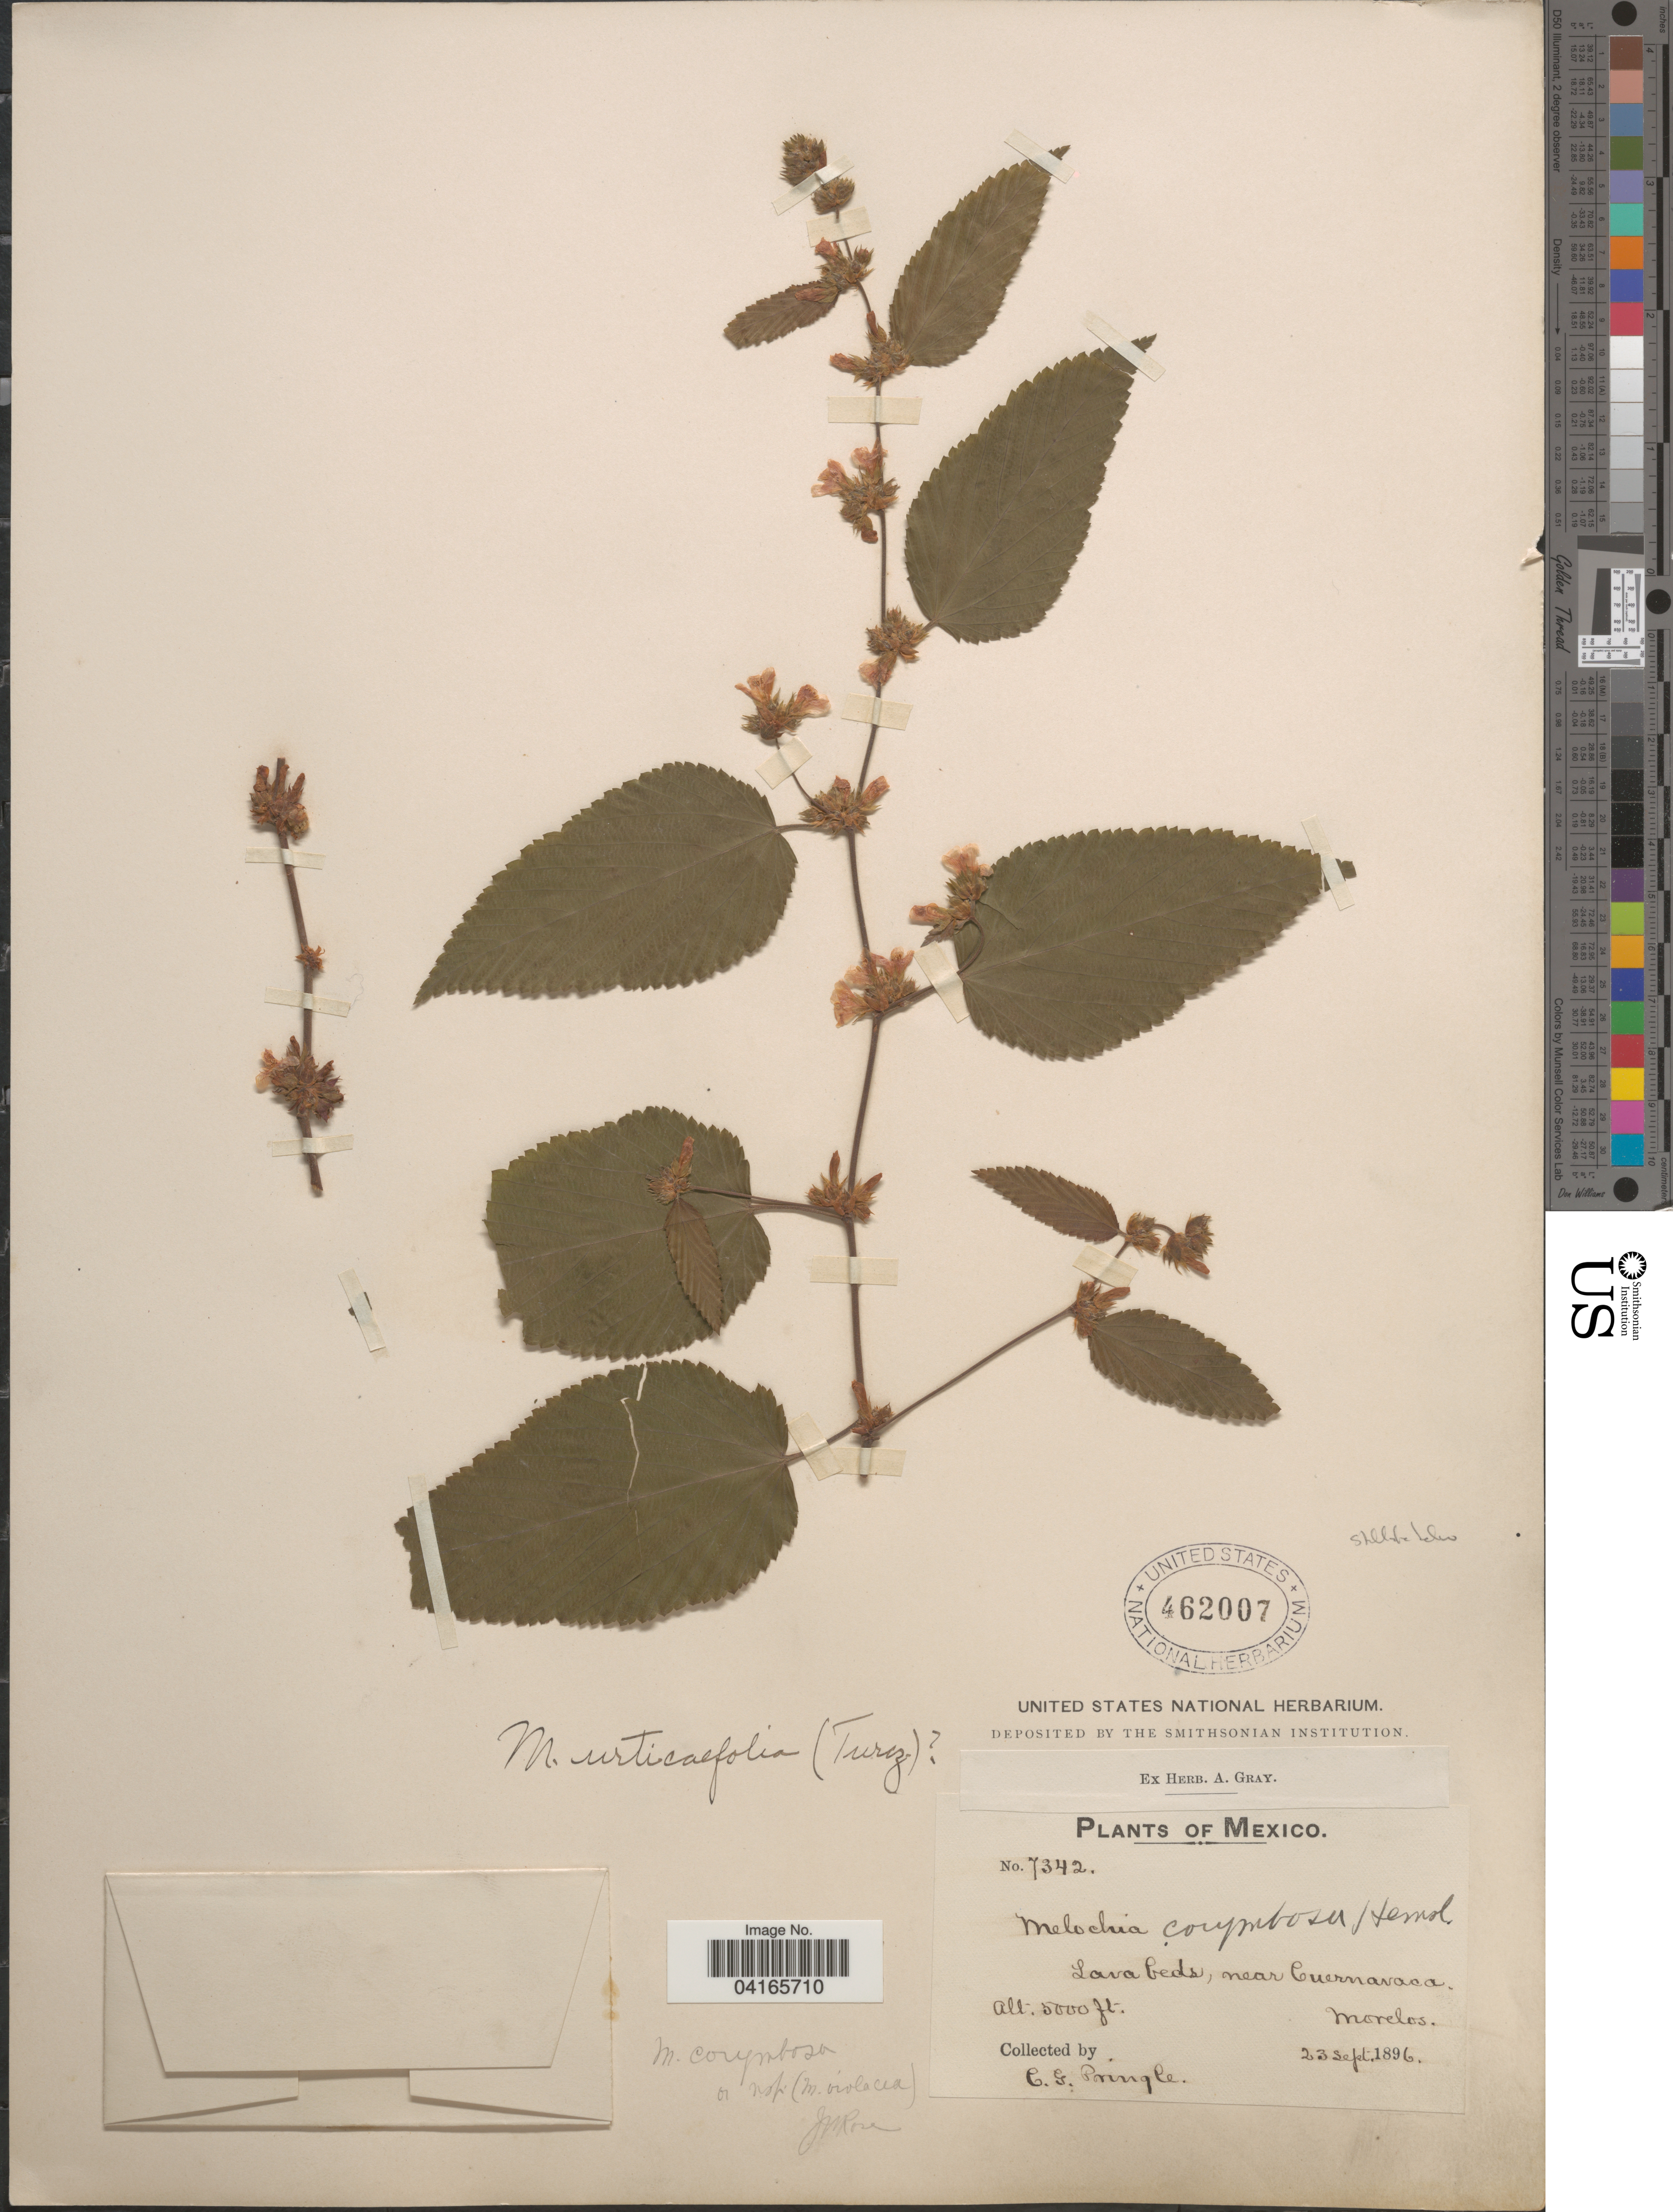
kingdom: Plantae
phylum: Tracheophyta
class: Magnoliopsida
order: Malvales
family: Malvaceae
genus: Melochia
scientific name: Melochia corymbosa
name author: (C. Presl) Meissn. ex Steud.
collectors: C. G. Pringle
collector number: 7342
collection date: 1896-09-23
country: Mexico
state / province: Morelos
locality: Lava beds, near Cuernavaca.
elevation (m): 1524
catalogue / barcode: US 462007